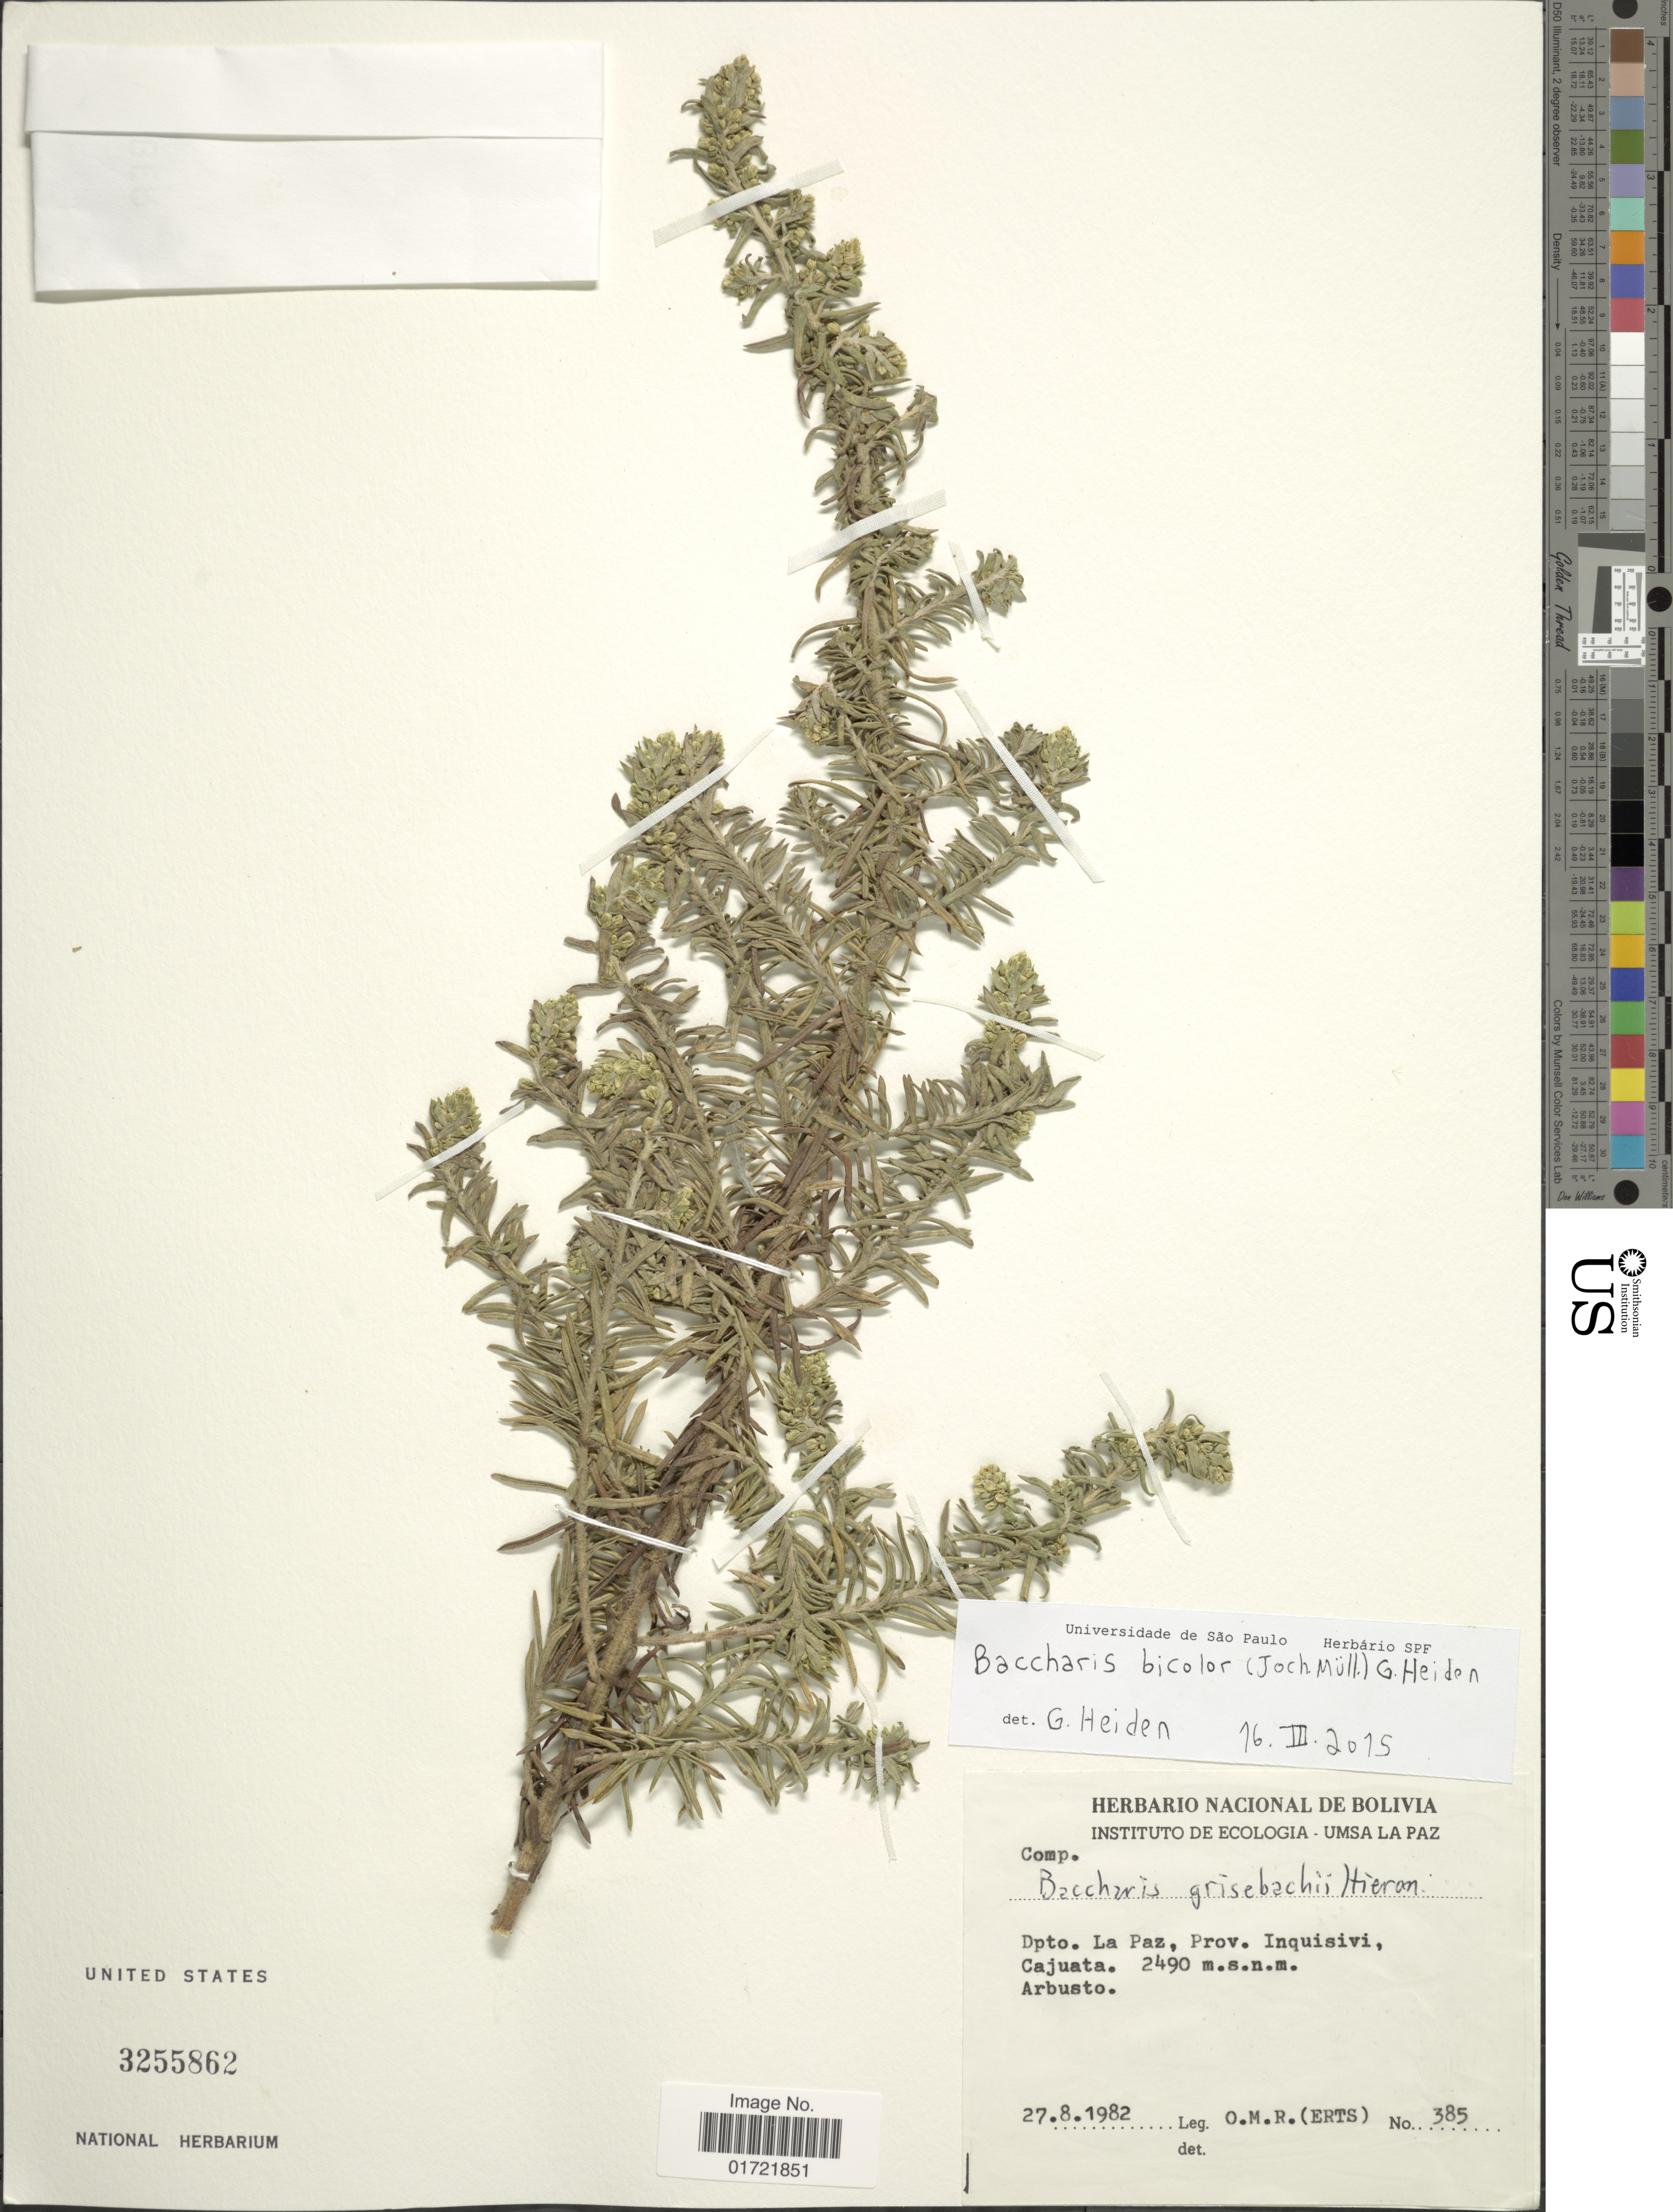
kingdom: Plantae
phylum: Tracheophyta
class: Magnoliopsida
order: Asterales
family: Asteraceae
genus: Baccharis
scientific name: Baccharis bicolor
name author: (Joch. Müll.) G. Heiden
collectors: O. M. R.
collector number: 385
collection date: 1982-08-27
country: Bolivia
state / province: La Paz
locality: Prov. Inquisivi, Cajuata.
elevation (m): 2490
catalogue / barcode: US 3255862